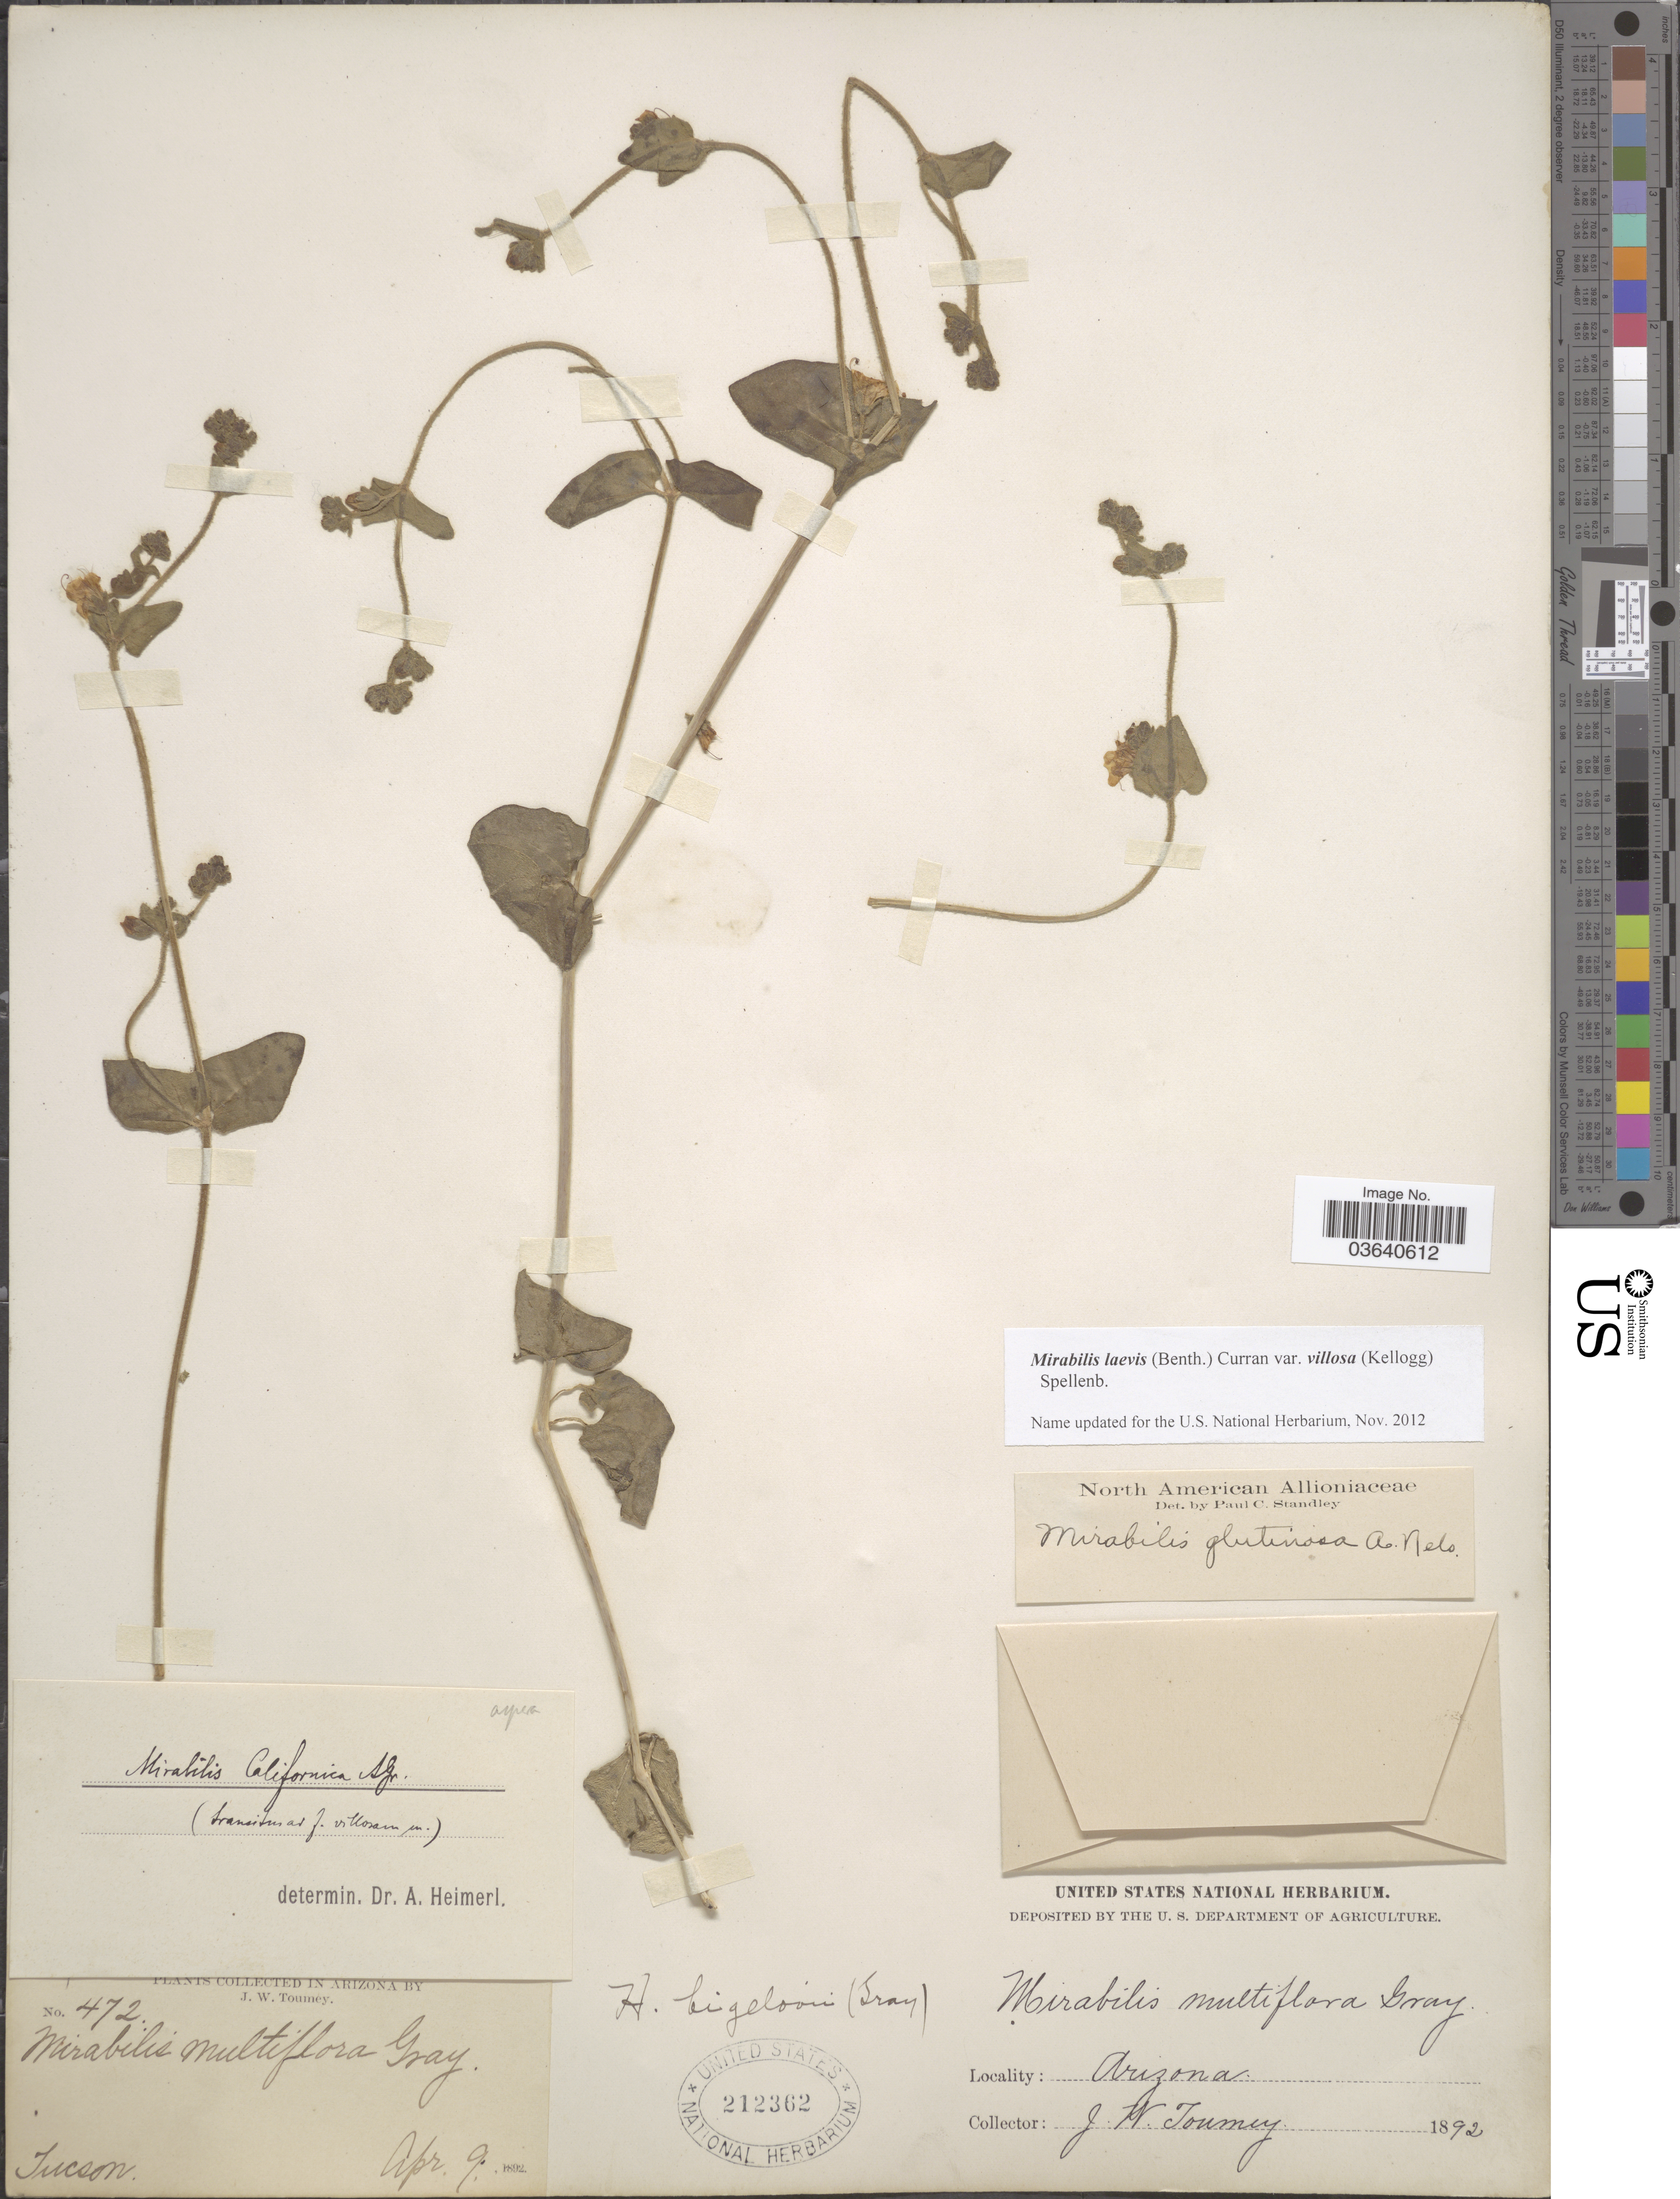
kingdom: Plantae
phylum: Tracheophyta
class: Magnoliopsida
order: Caryophyllales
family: Nyctaginaceae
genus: Mirabilis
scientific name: Mirabilis laevis var. villosa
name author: (Kellogg) Spellenb.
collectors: J. W. Toumey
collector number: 472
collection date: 1892-04-09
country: United States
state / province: Arizona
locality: Tucson.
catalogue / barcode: US 212362